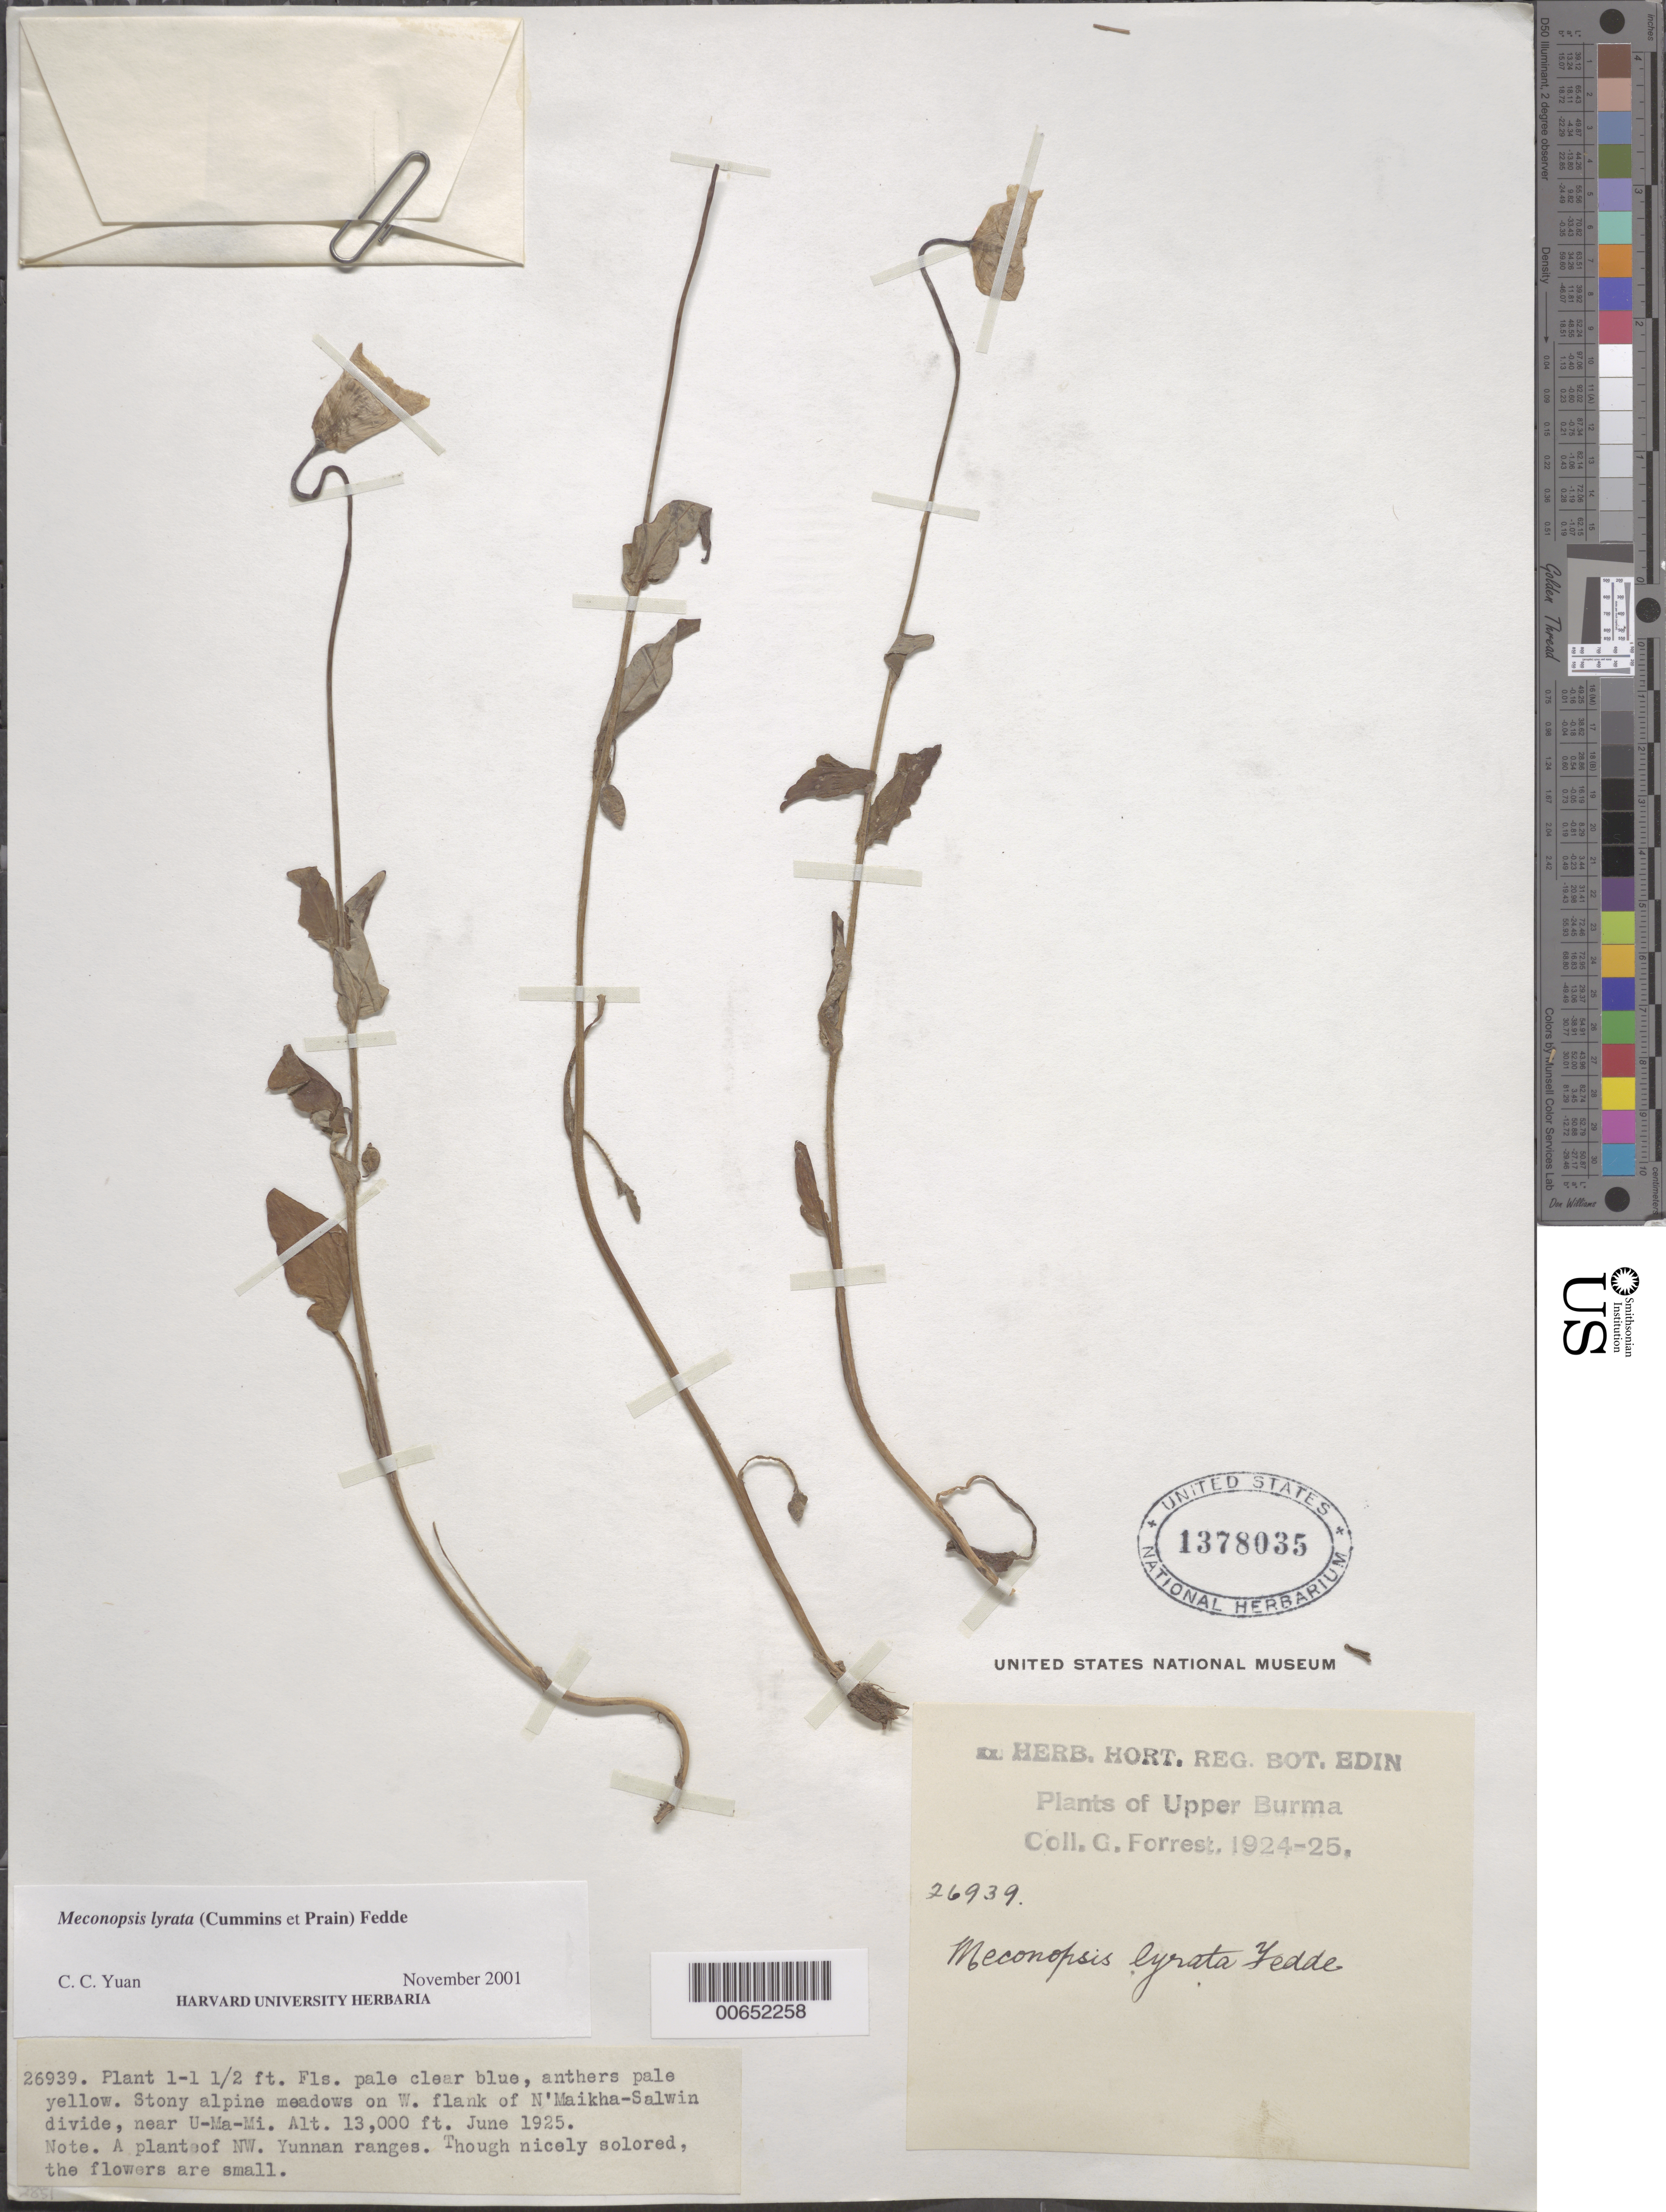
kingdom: Plantae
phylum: Tracheophyta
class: Magnoliopsida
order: Ranunculales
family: Papaveraceae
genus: Meconopsis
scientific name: Meconopsis lyrata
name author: Fedde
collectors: G. Forrest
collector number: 26939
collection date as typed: Jun 1925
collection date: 1925-06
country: Myanmar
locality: Upper Burma, W flank of N'Maikha-Salwin Divide, near U-Ma-Mi, NW Yunnan ranges.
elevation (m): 3962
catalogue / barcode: US 1378035